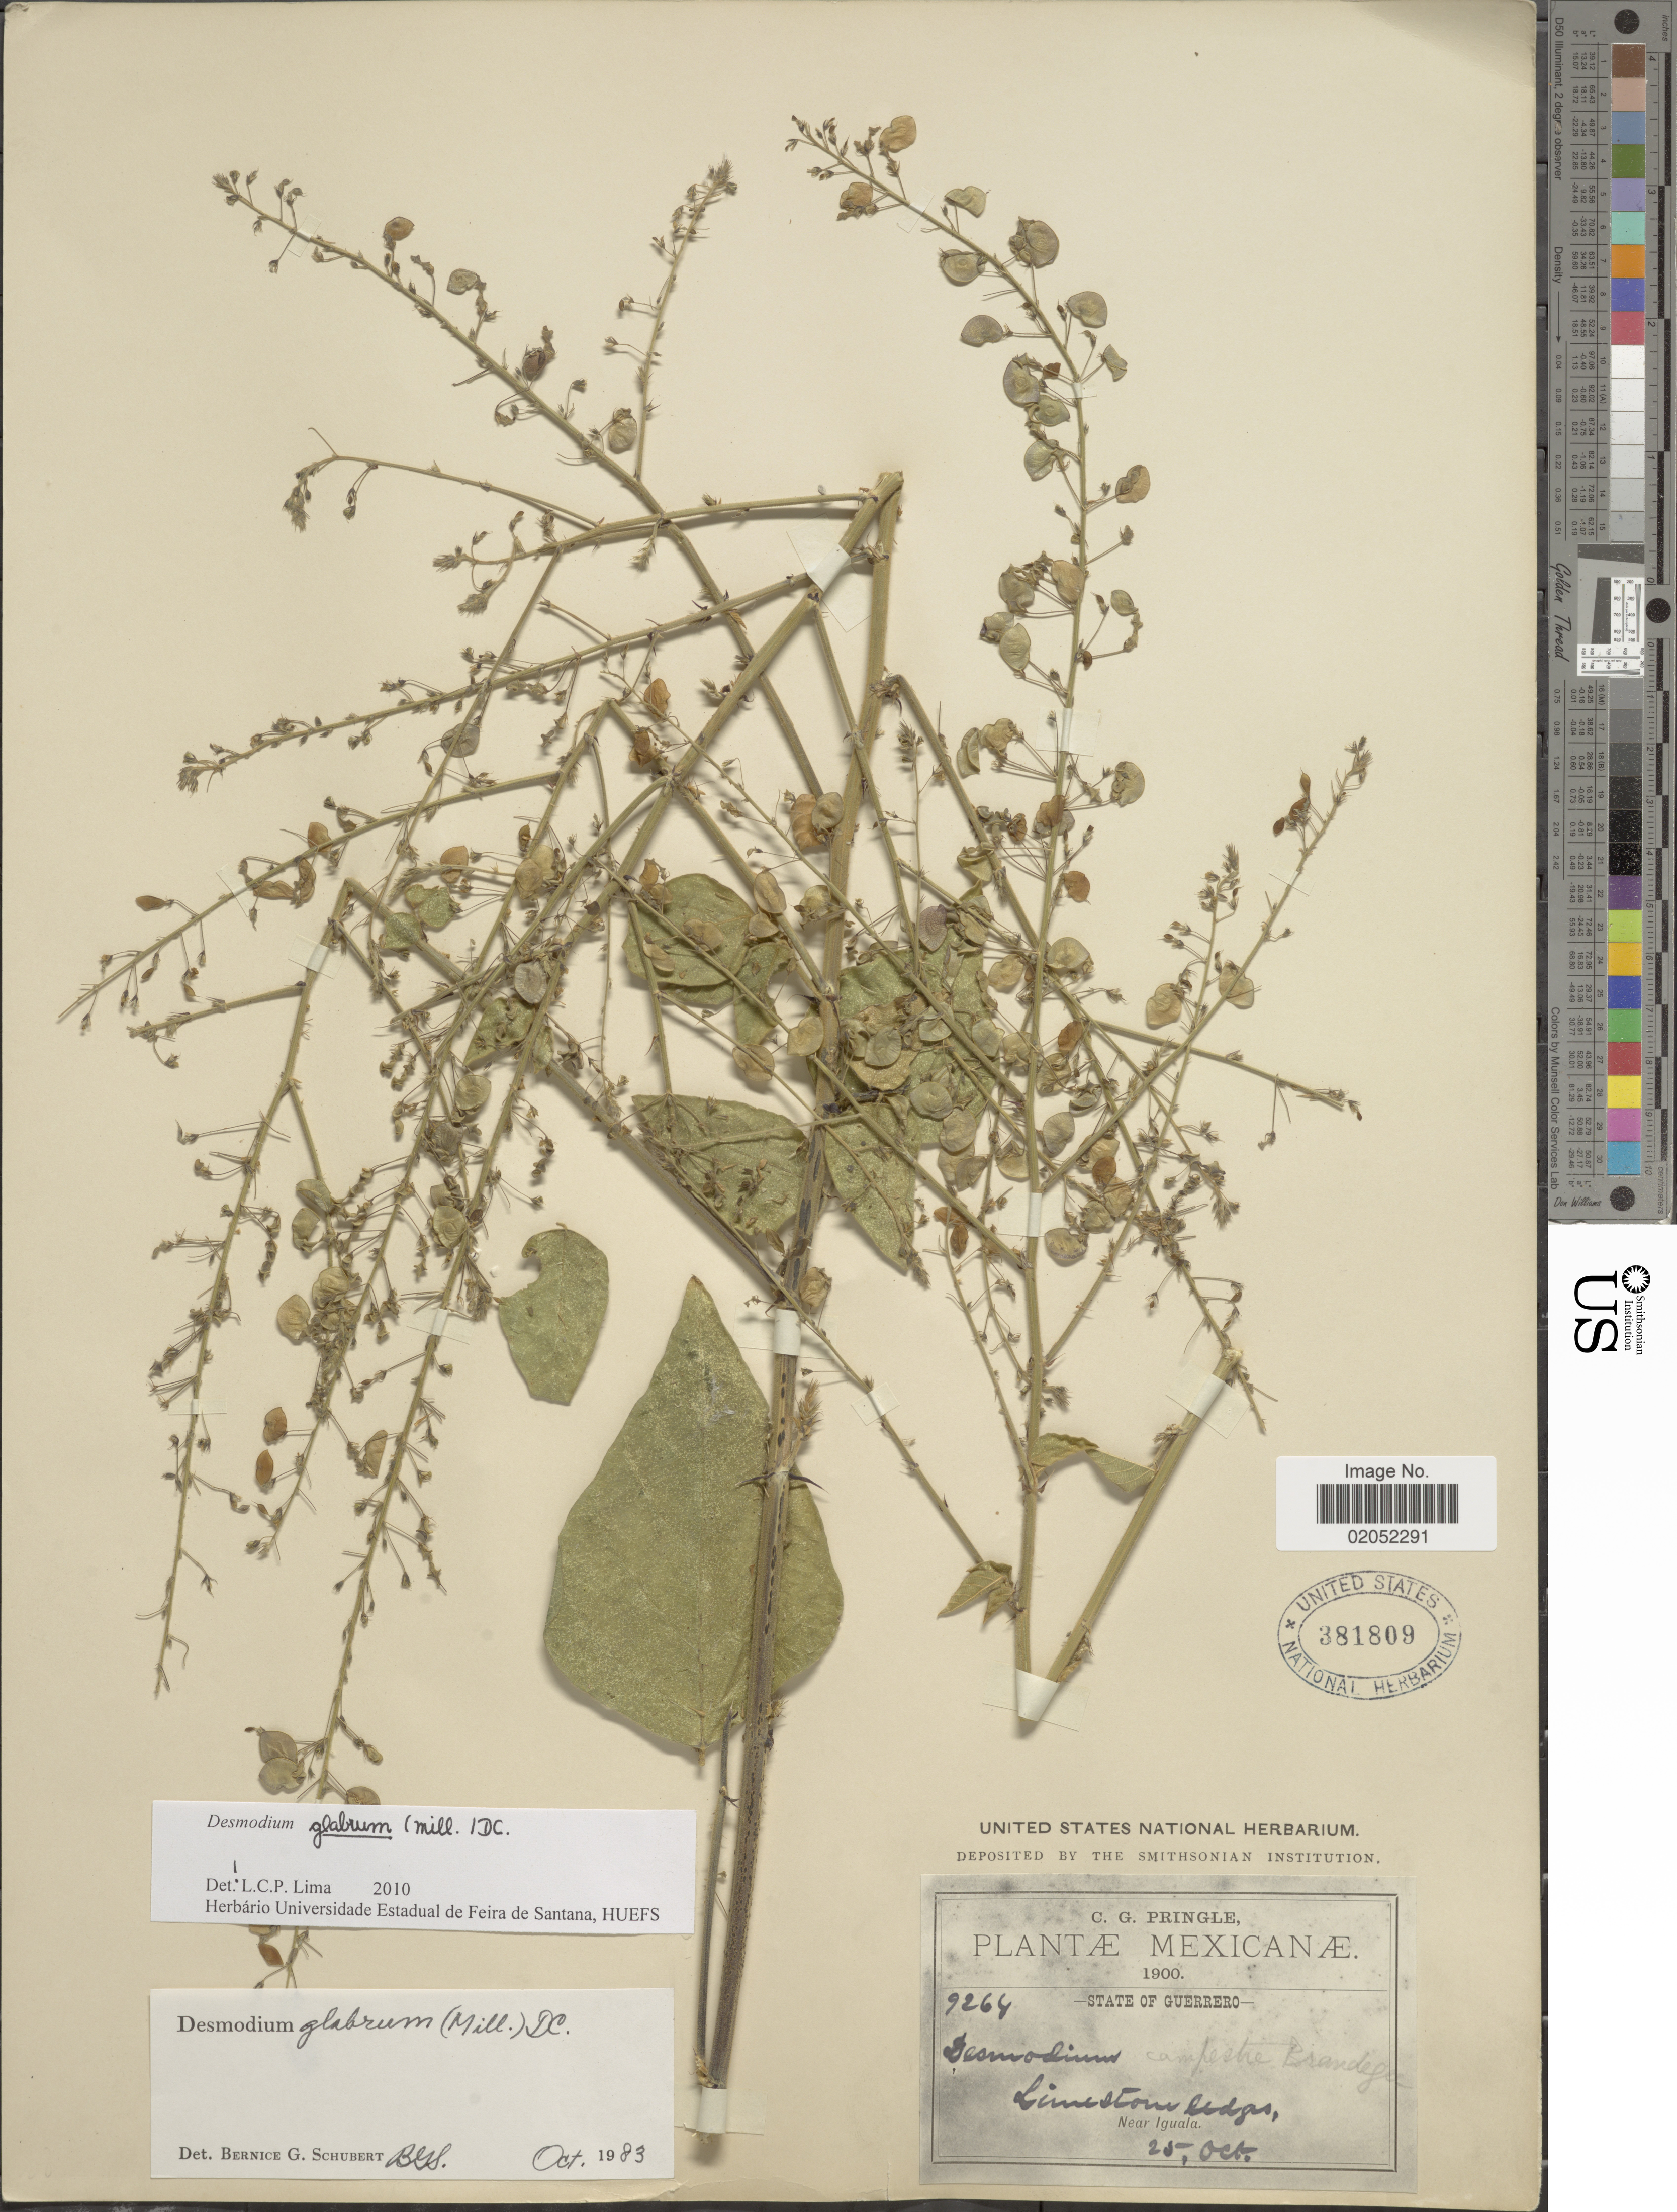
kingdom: Plantae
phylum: Tracheophyta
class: Magnoliopsida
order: Fabales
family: Fabaceae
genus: Desmodium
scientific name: Desmodium glabrum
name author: (Mill.) DC.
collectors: C. G. Pringle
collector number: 9264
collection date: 1900-10-25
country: Mexico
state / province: Guerrero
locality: State of Guerrero. Limestone edges, Near Iguada.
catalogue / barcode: US 381809